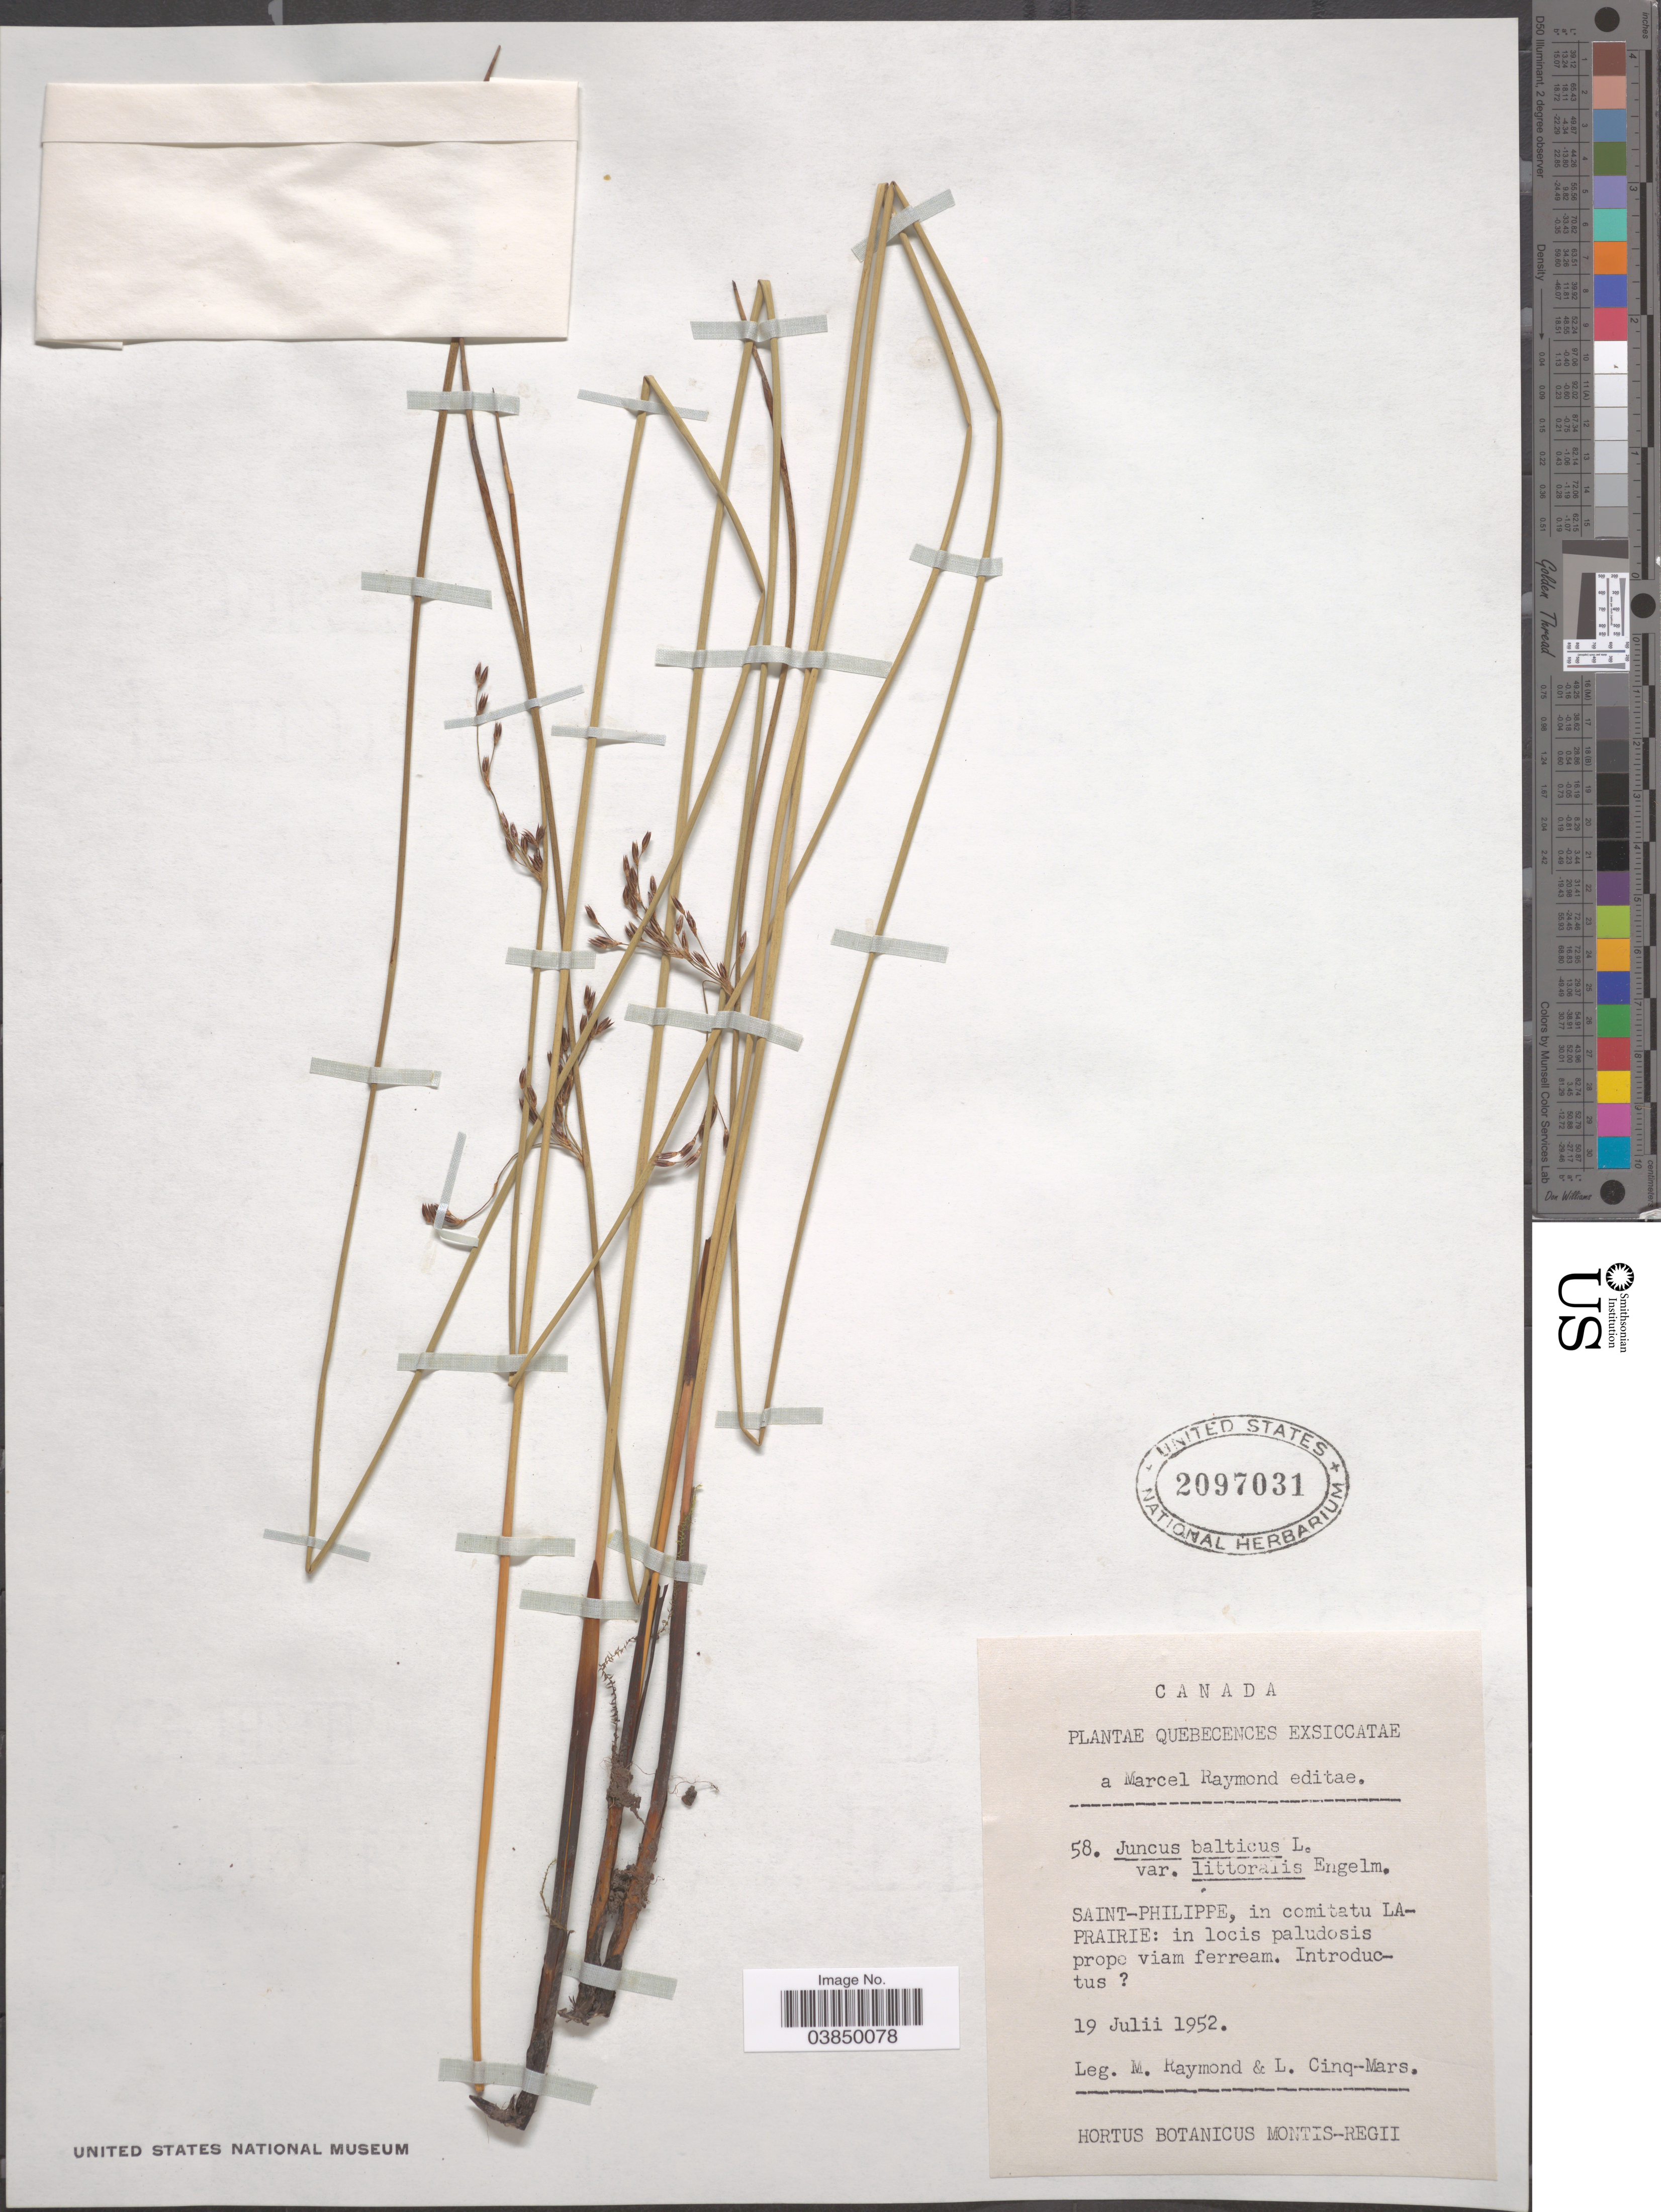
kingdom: Plantae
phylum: Tracheophyta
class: Liliopsida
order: Poales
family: Juncaceae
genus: Juncus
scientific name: Juncus balticus var. littoralis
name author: Engelm.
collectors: M. Raymond & L. Cinq-Mars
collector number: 58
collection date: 1952-07-19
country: Canada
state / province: Quebec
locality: Saint-Philippe, in comitatu La-prairie.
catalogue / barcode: US 2097031